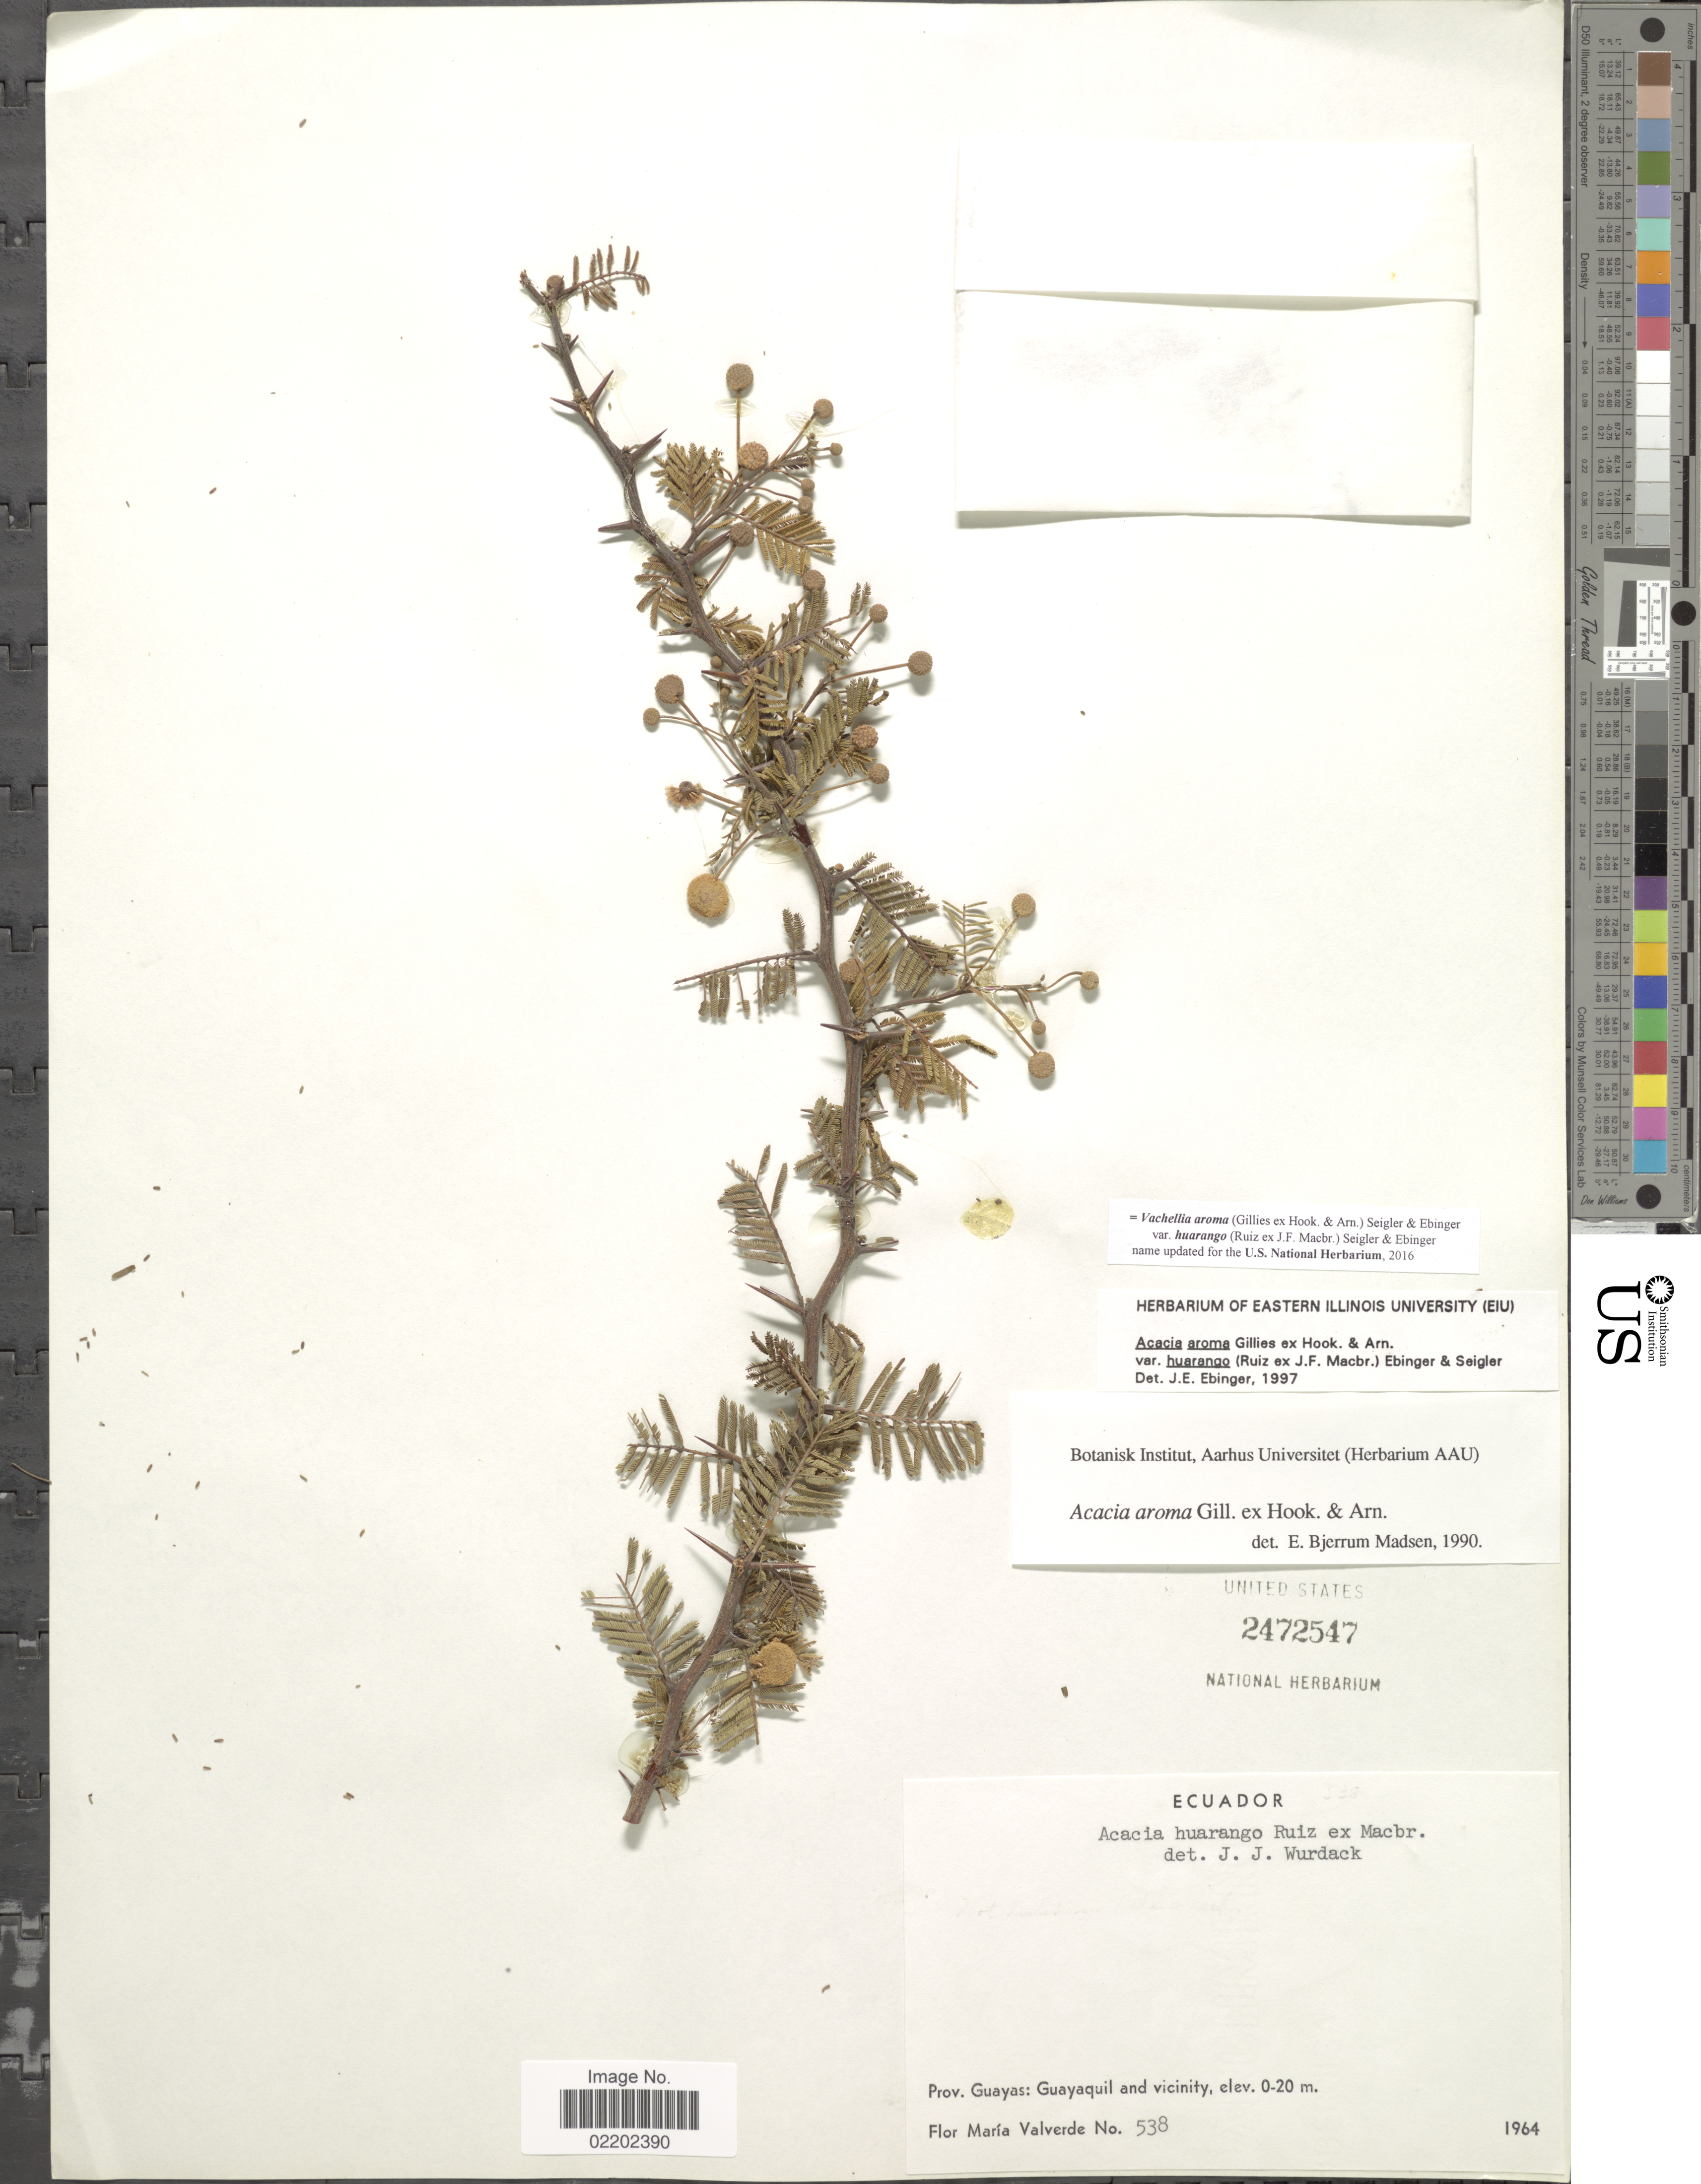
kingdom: Plantae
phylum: Tracheophyta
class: Magnoliopsida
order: Fabales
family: Fabaceae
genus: Vachellia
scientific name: Vachellia aroma var. huarango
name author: (Ruiz ex J.F. Macbr.) Seigler & Ebinger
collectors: F. M. Valverde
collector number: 538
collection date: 1964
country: Ecuador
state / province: Guayas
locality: Guayaquil and vicinity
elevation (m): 0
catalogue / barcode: US 2472547